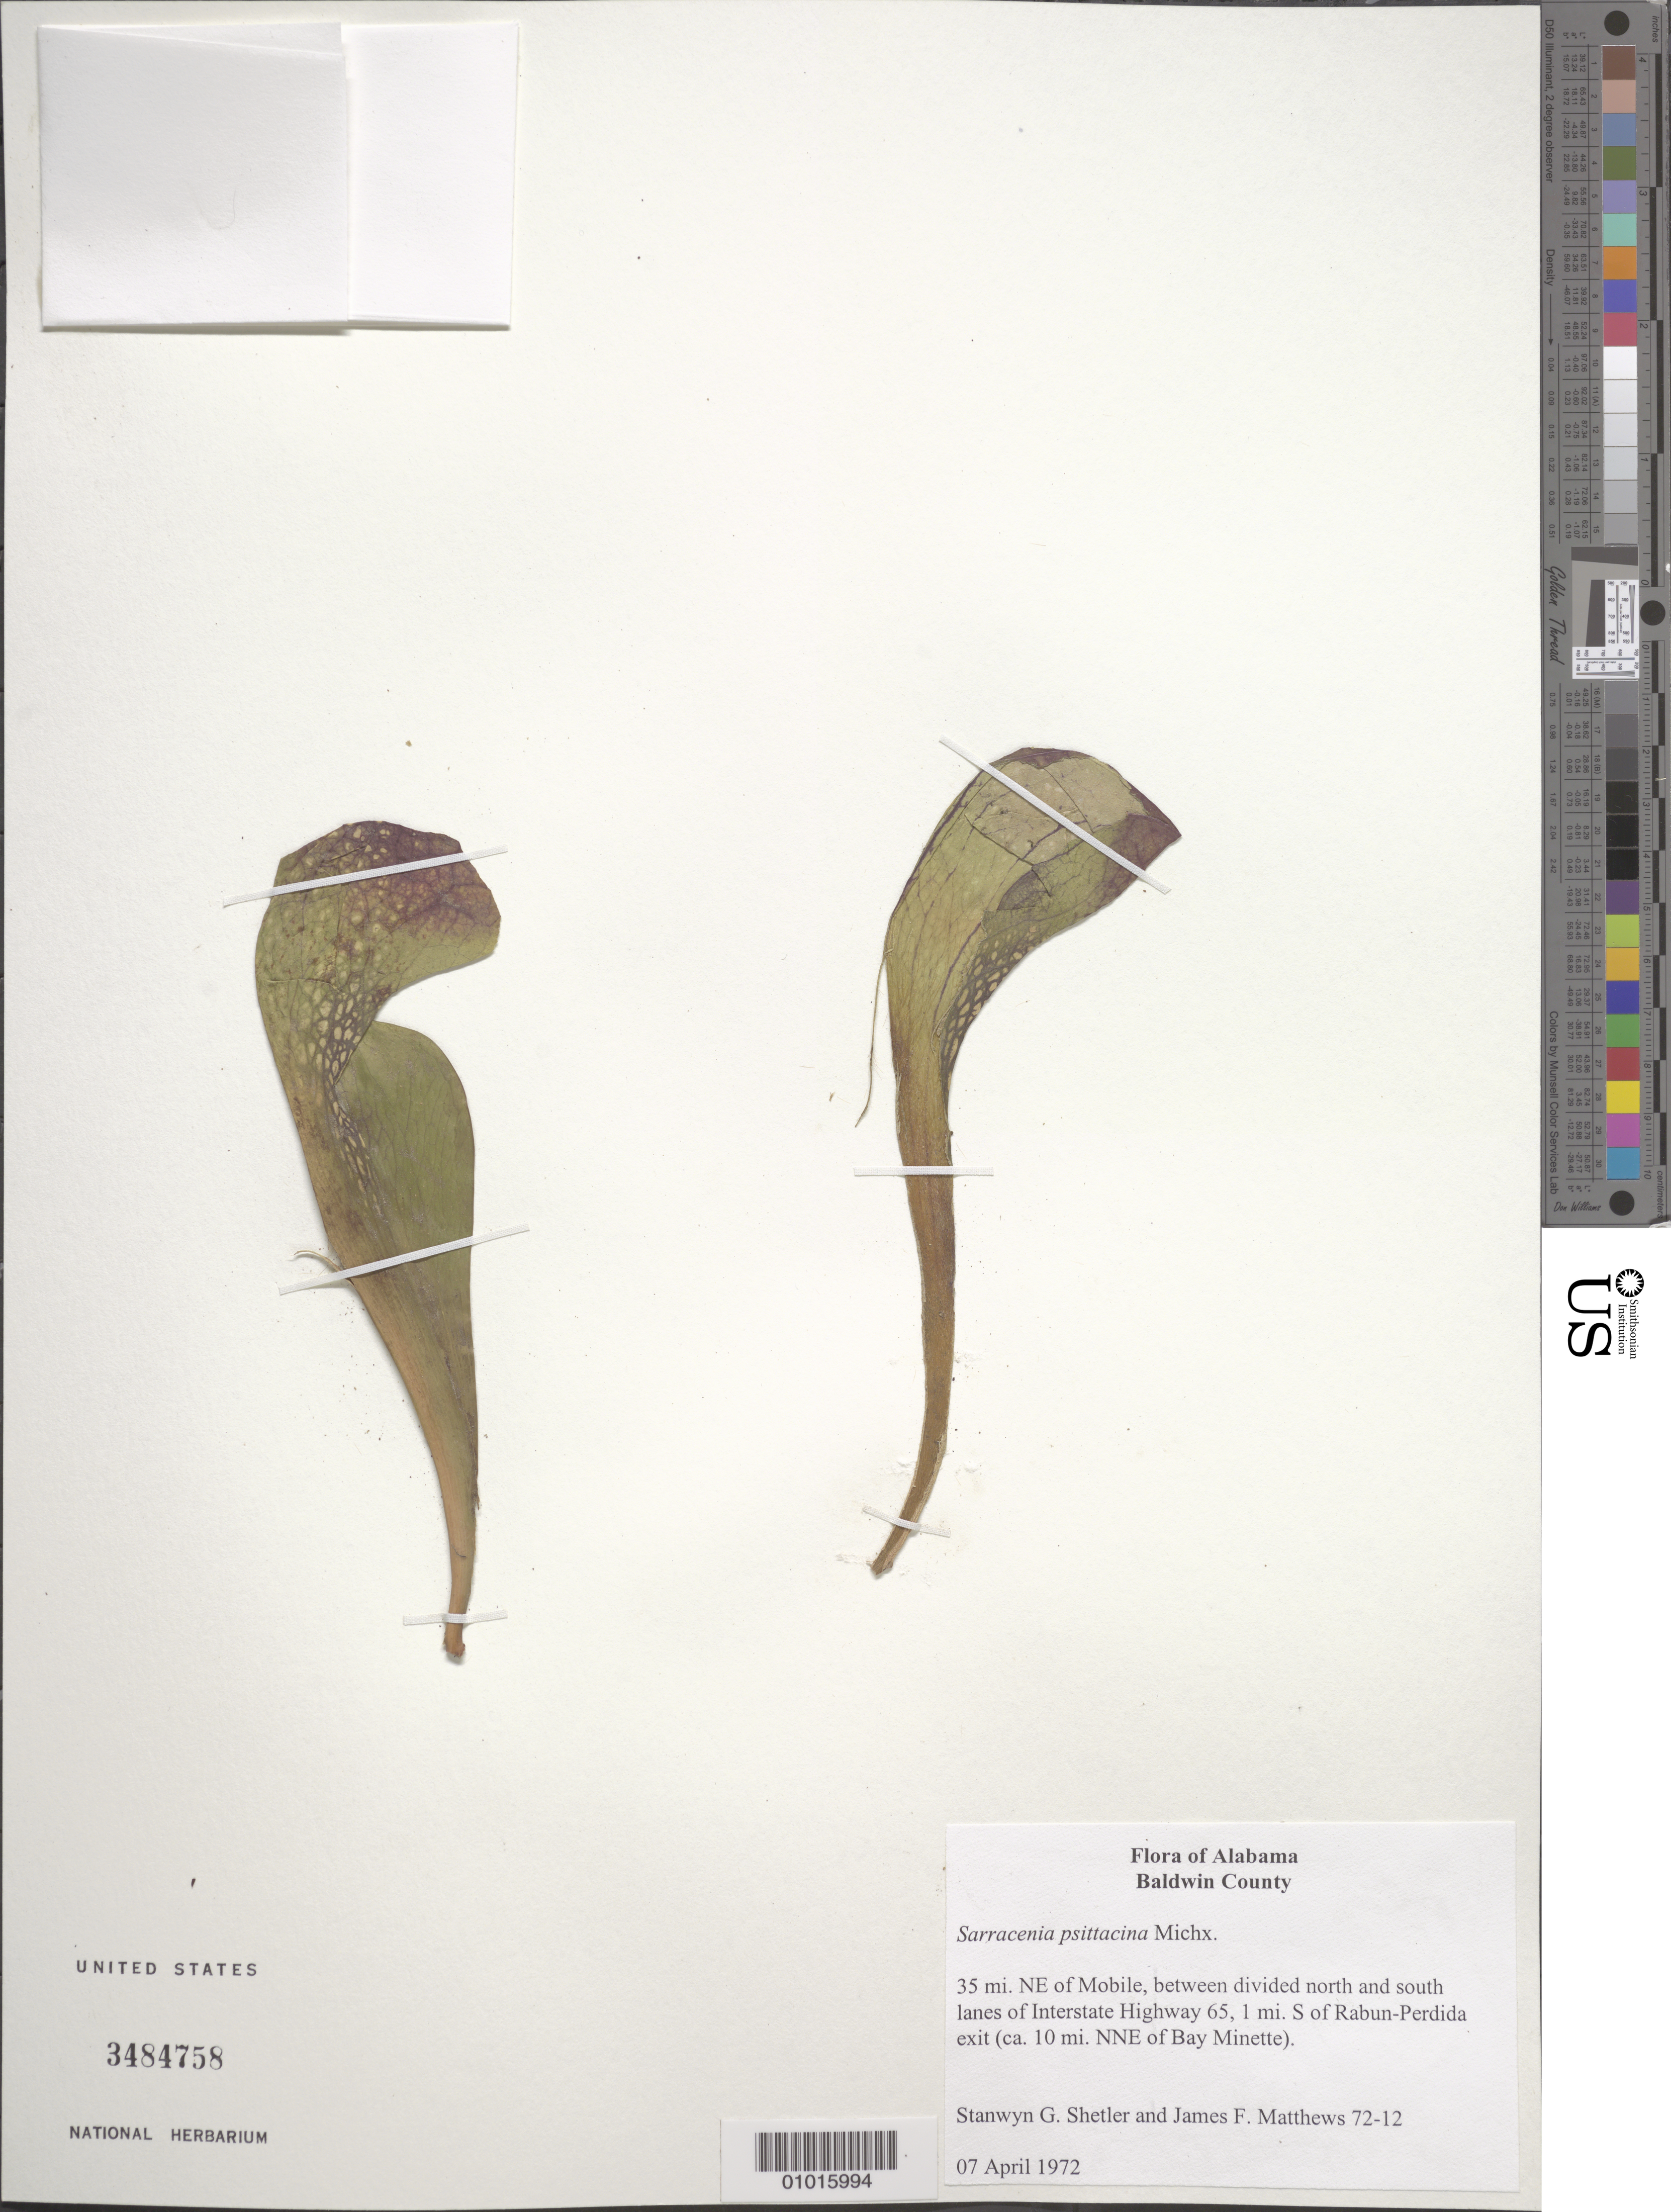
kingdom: Plantae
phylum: Tracheophyta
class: Magnoliopsida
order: Ericales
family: Sarraceniaceae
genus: Sarracenia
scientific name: Sarracenia psittacina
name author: Michx.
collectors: S. Shetler & J. F. Matthews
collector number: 72-12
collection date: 1972-04-07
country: United States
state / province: Alabama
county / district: Baldwin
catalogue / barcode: US 3484758